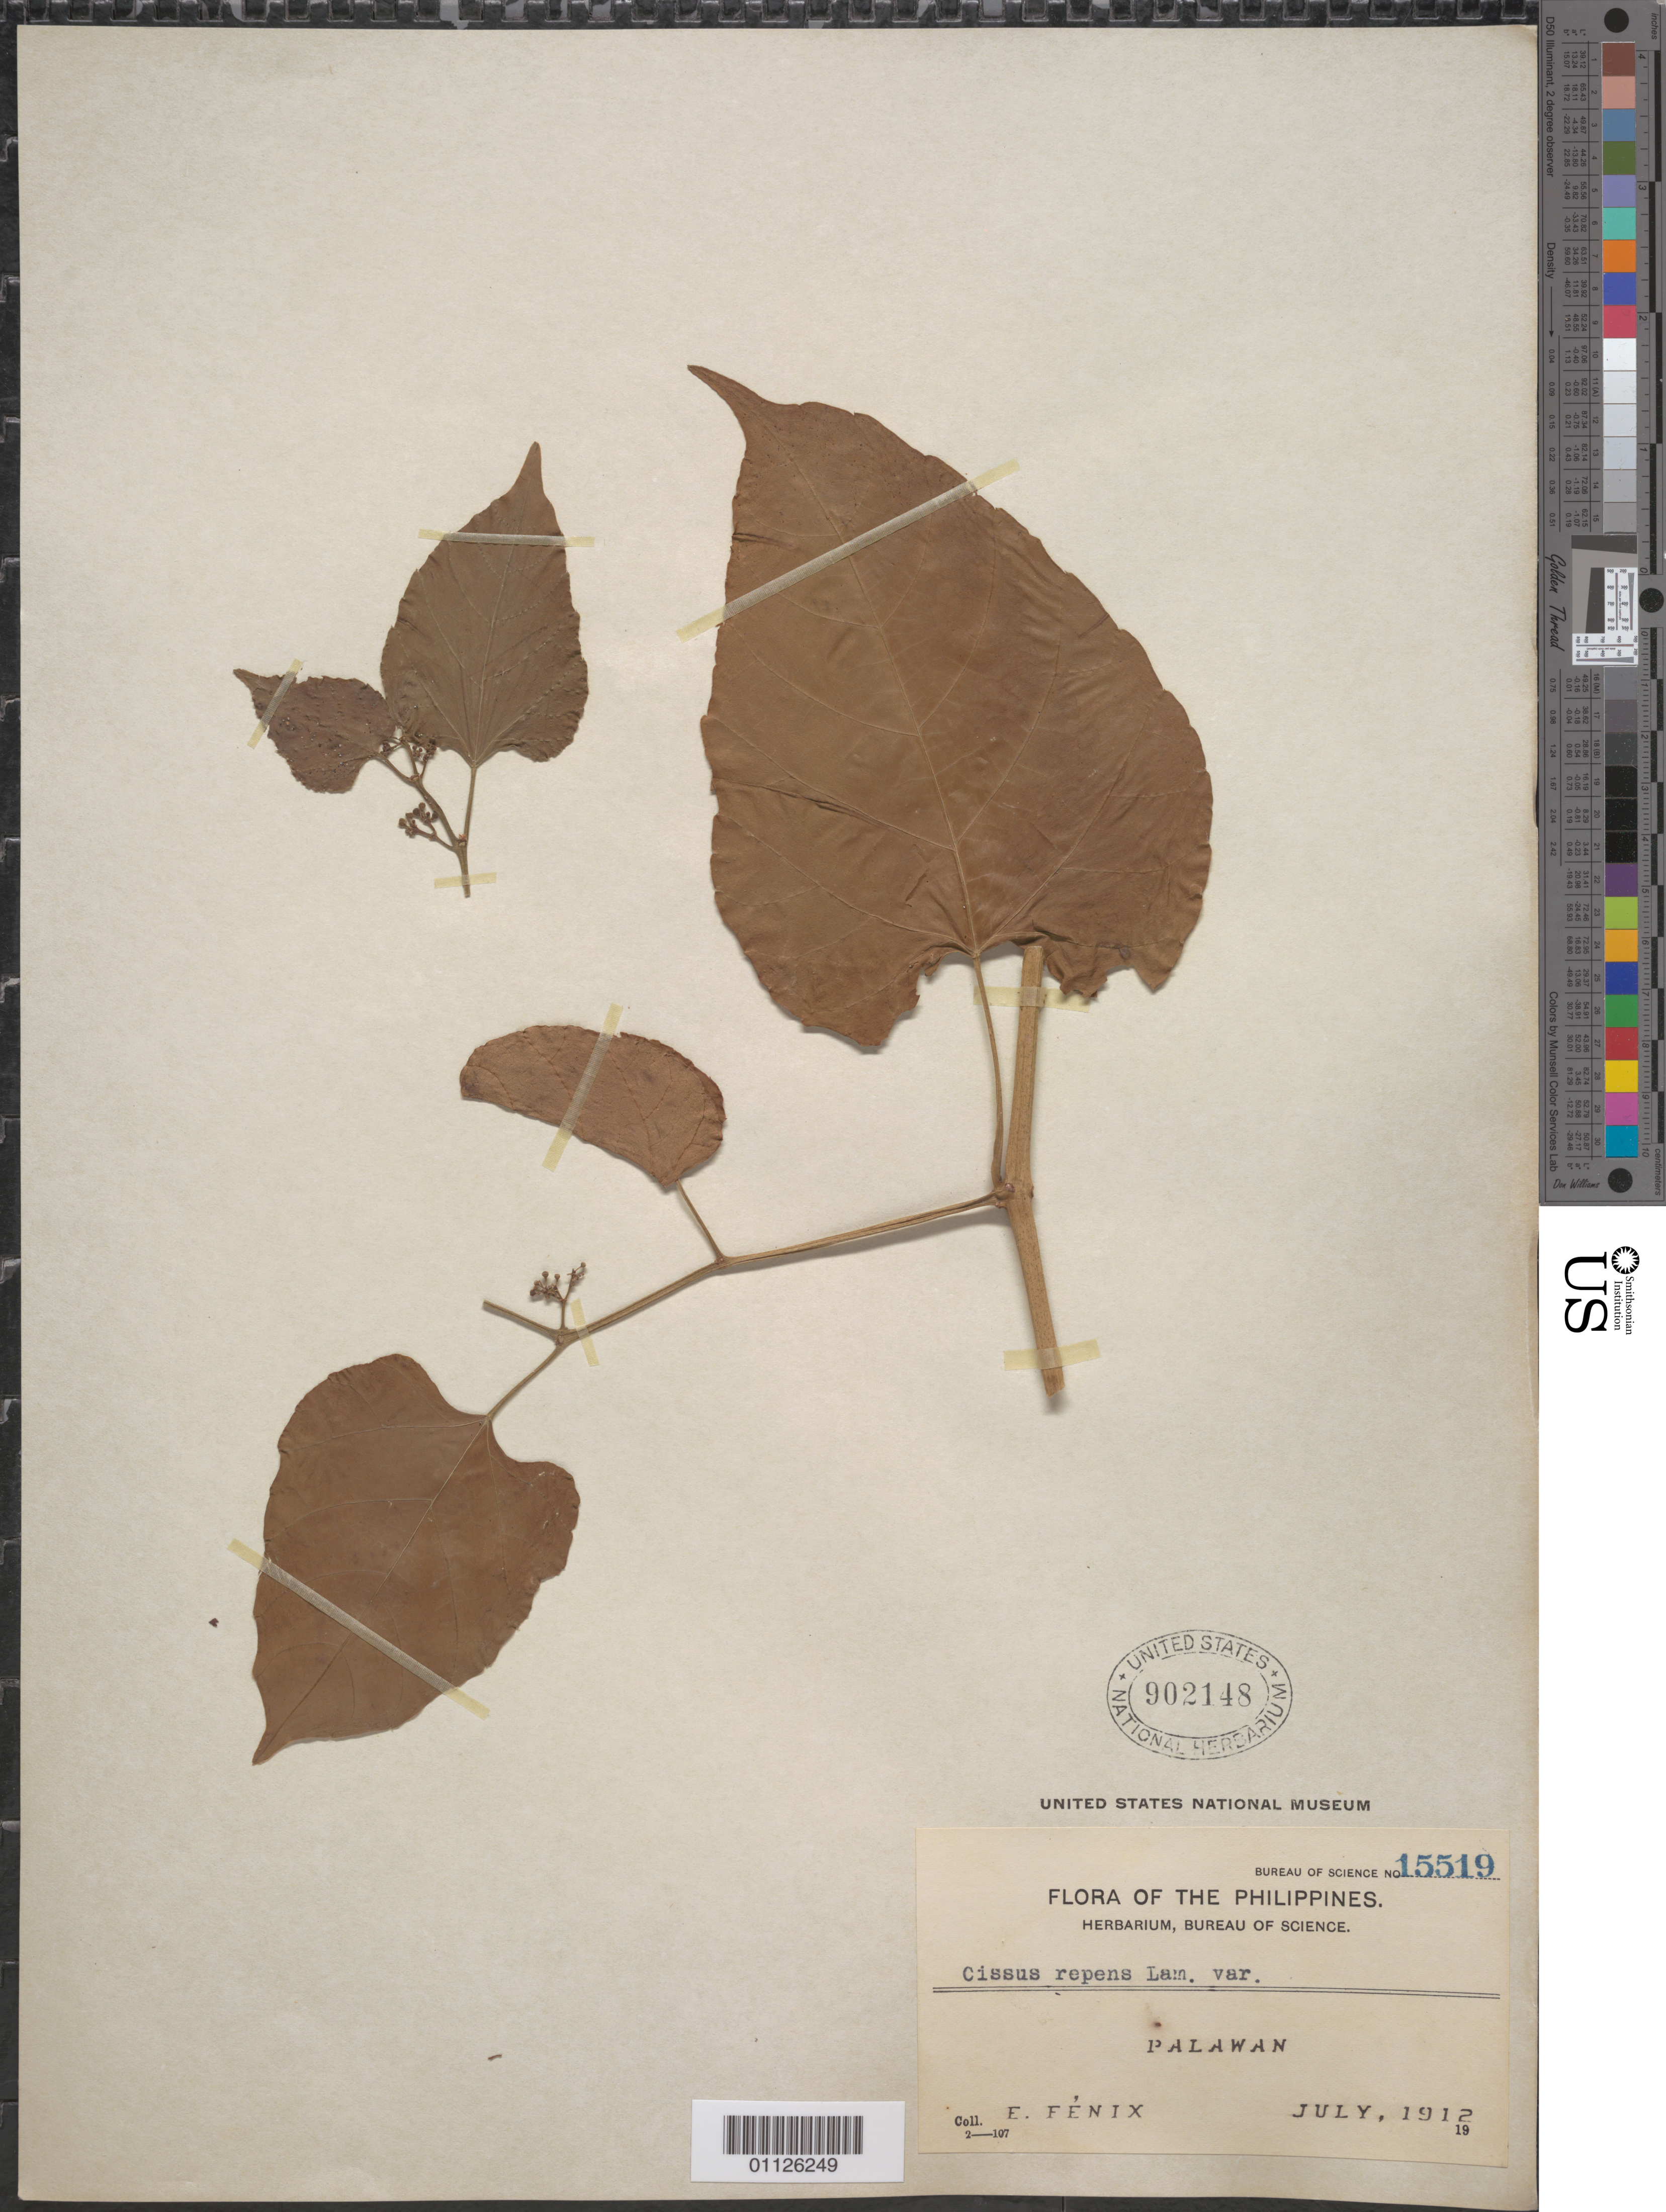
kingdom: Plantae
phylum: Tracheophyta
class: Magnoliopsida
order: Vitales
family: Vitaceae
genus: Cissus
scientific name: Cissus repens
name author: Lam.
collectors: E. Fenix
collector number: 15519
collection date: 1912-07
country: Philippines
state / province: Mimaropa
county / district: Palawan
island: Palawan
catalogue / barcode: US 902148